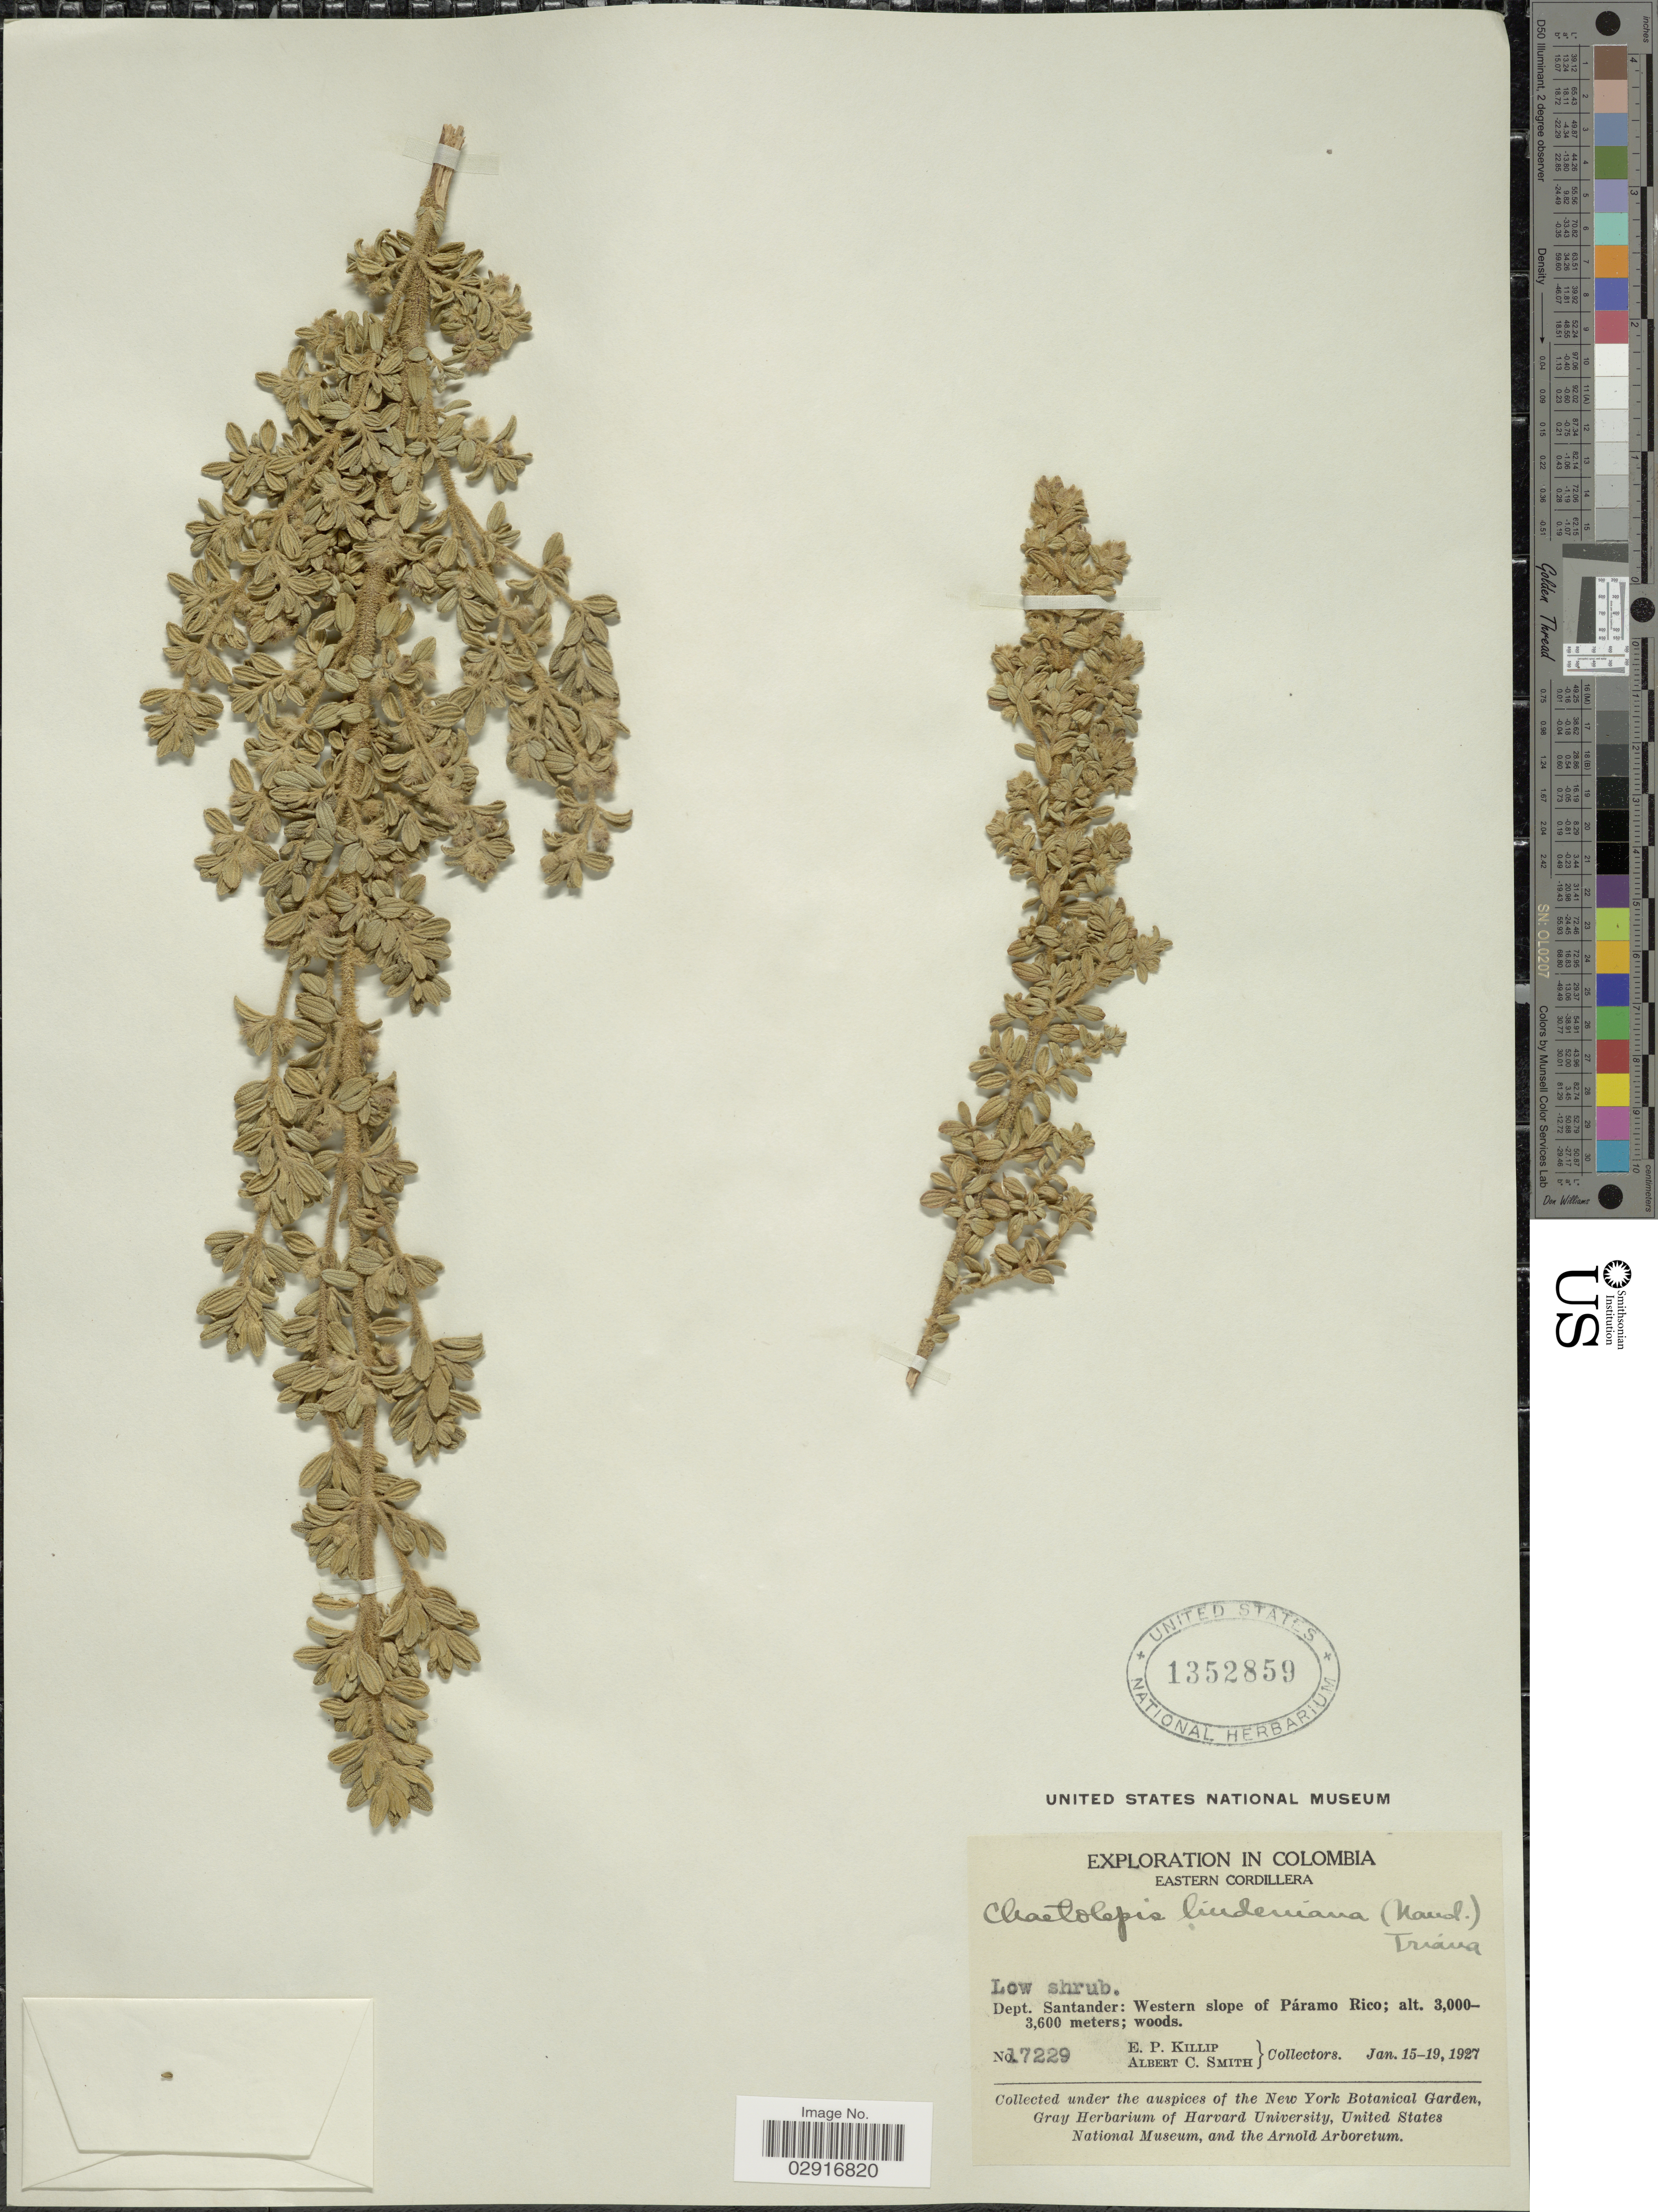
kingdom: Plantae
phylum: Tracheophyta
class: Magnoliopsida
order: Myrtales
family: Melastomataceae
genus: Chaetolepis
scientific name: Chaetolepis lindeniana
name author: (Naudin) Triana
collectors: E. P. Killip & A. C. Smith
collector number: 17229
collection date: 1927-01-15/1927-01-19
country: Colombia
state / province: Santander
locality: Eastern Cordillera. Dept. Santander: Western slope of Páramo Rico.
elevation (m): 3000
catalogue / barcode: US 1352859